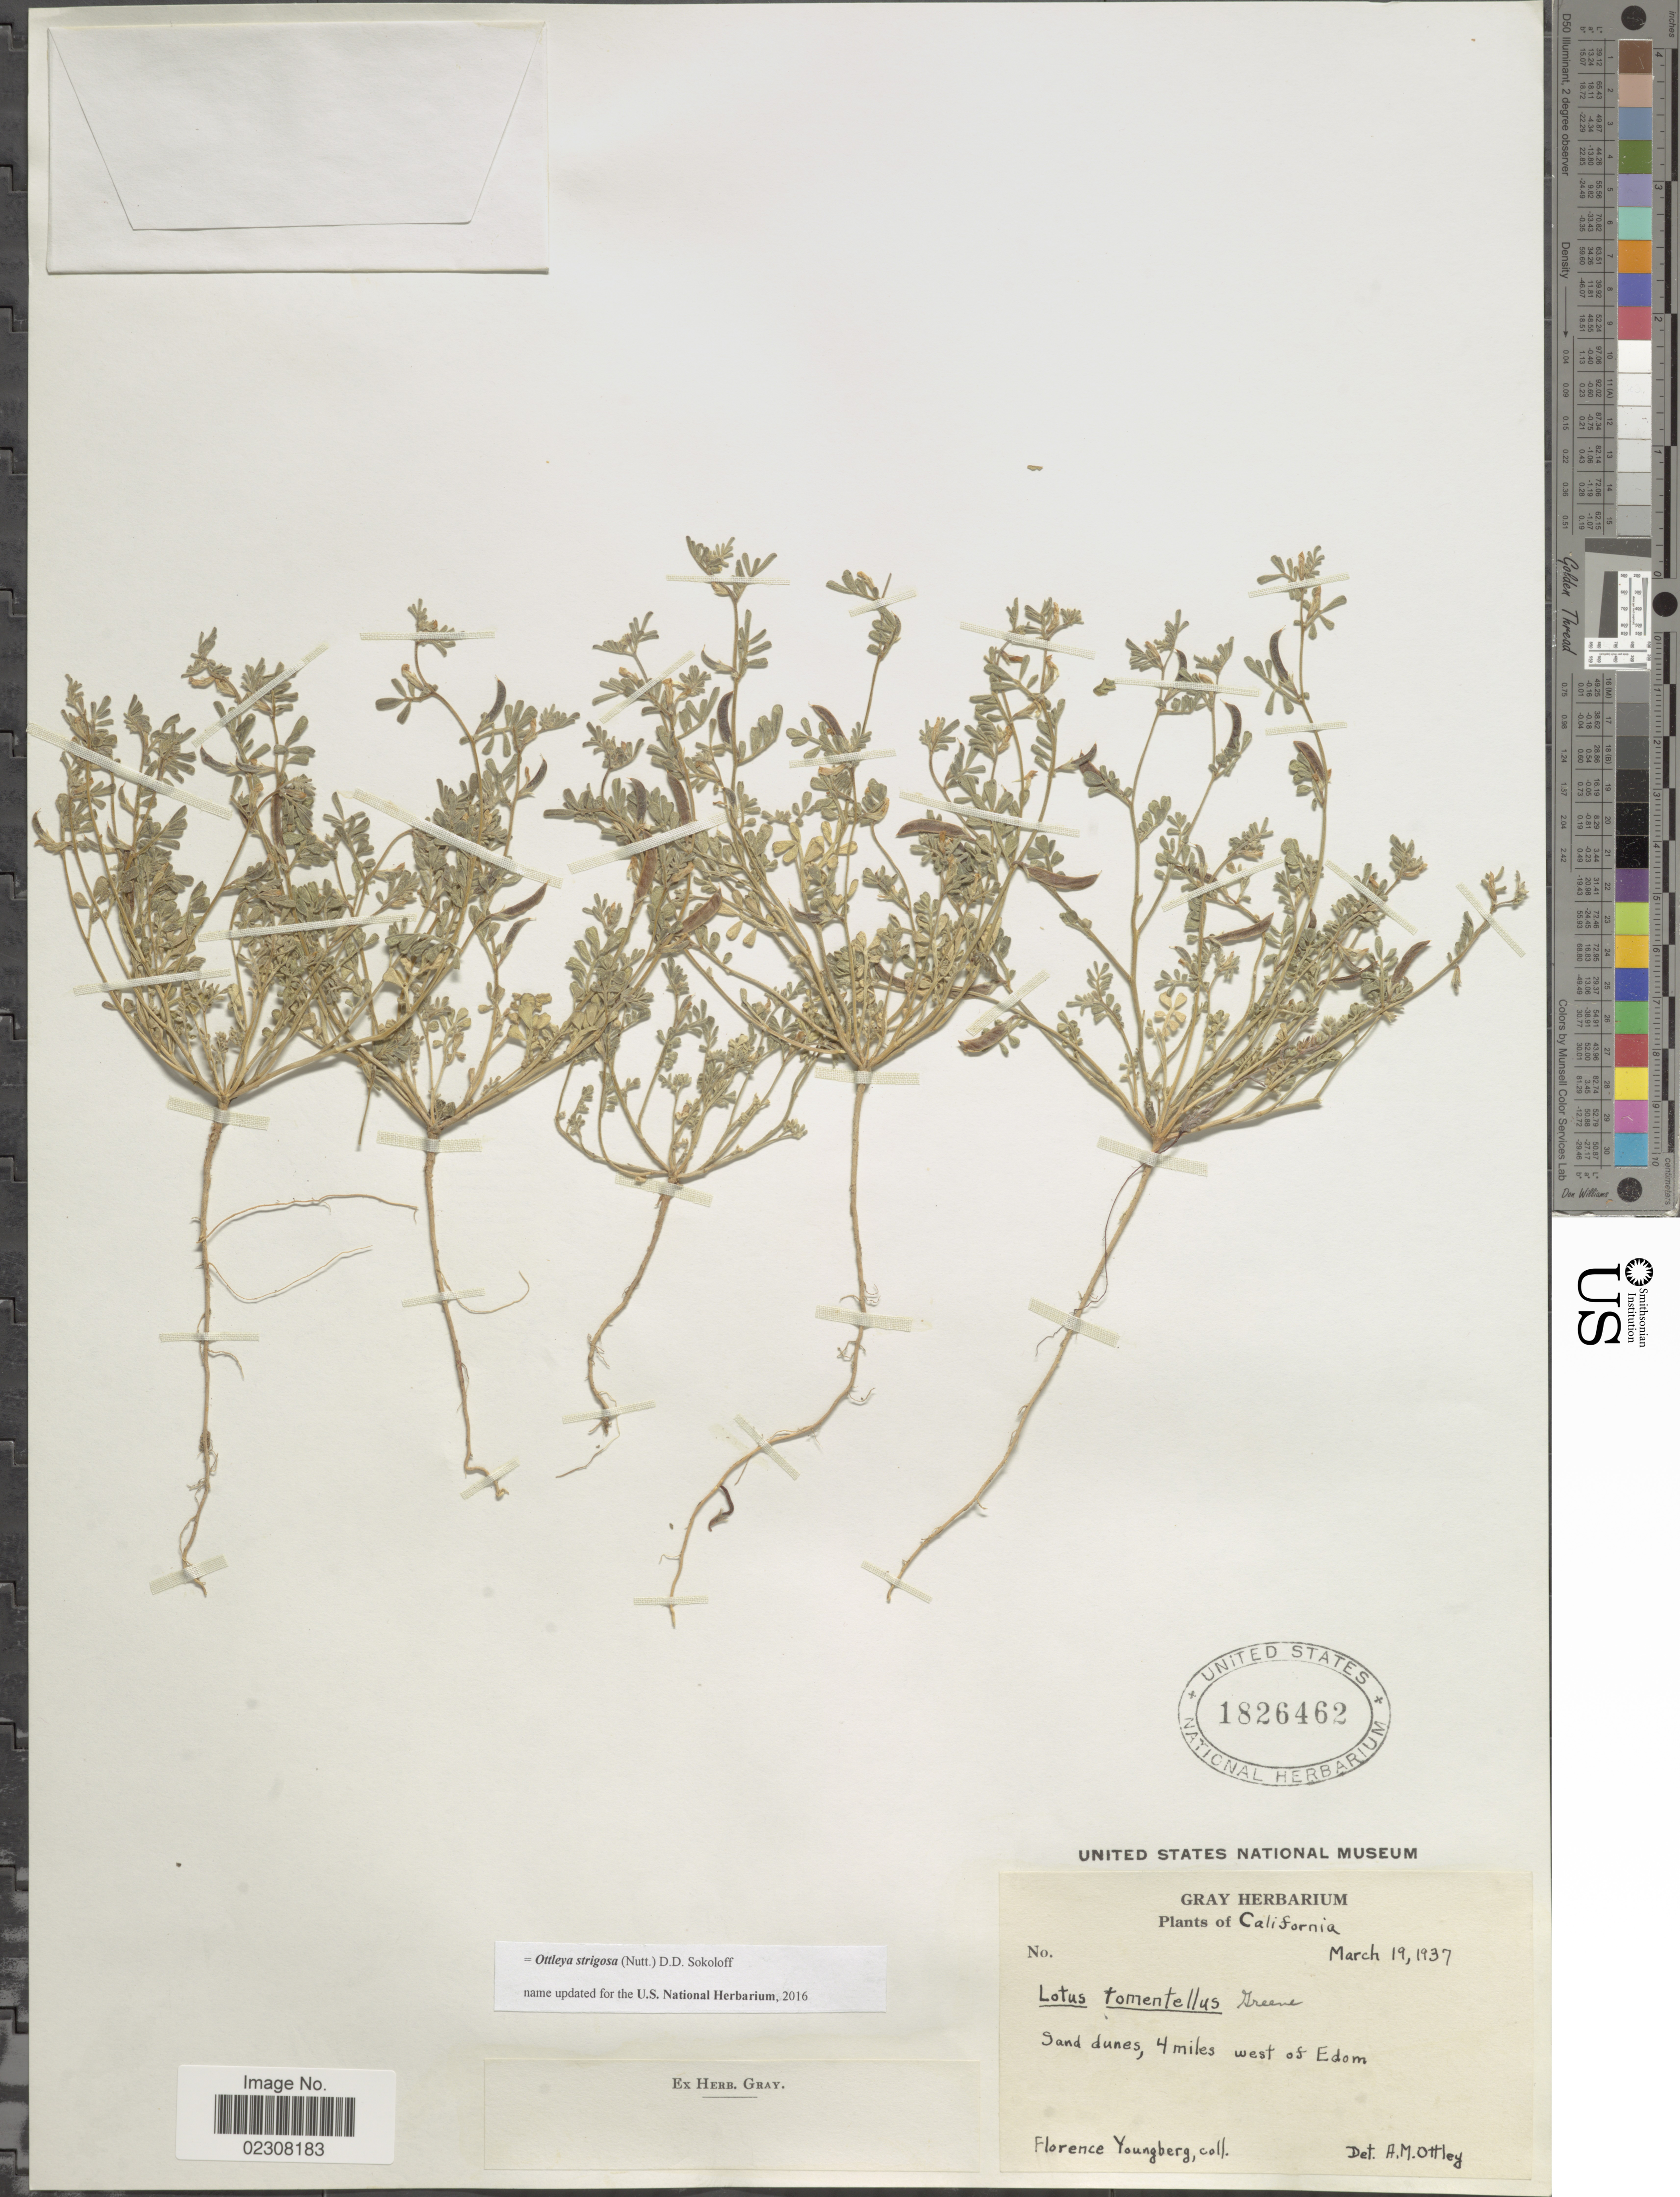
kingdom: Plantae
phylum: Tracheophyta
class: Magnoliopsida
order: Fabales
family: Fabaceae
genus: Ottleya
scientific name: Ottleya strigosa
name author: (Nutt.) D.D. Sokoloff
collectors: F. Youngberg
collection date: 1937-03-19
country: United States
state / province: California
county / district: Riverside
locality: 4 miles W of Edom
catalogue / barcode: US 1826462